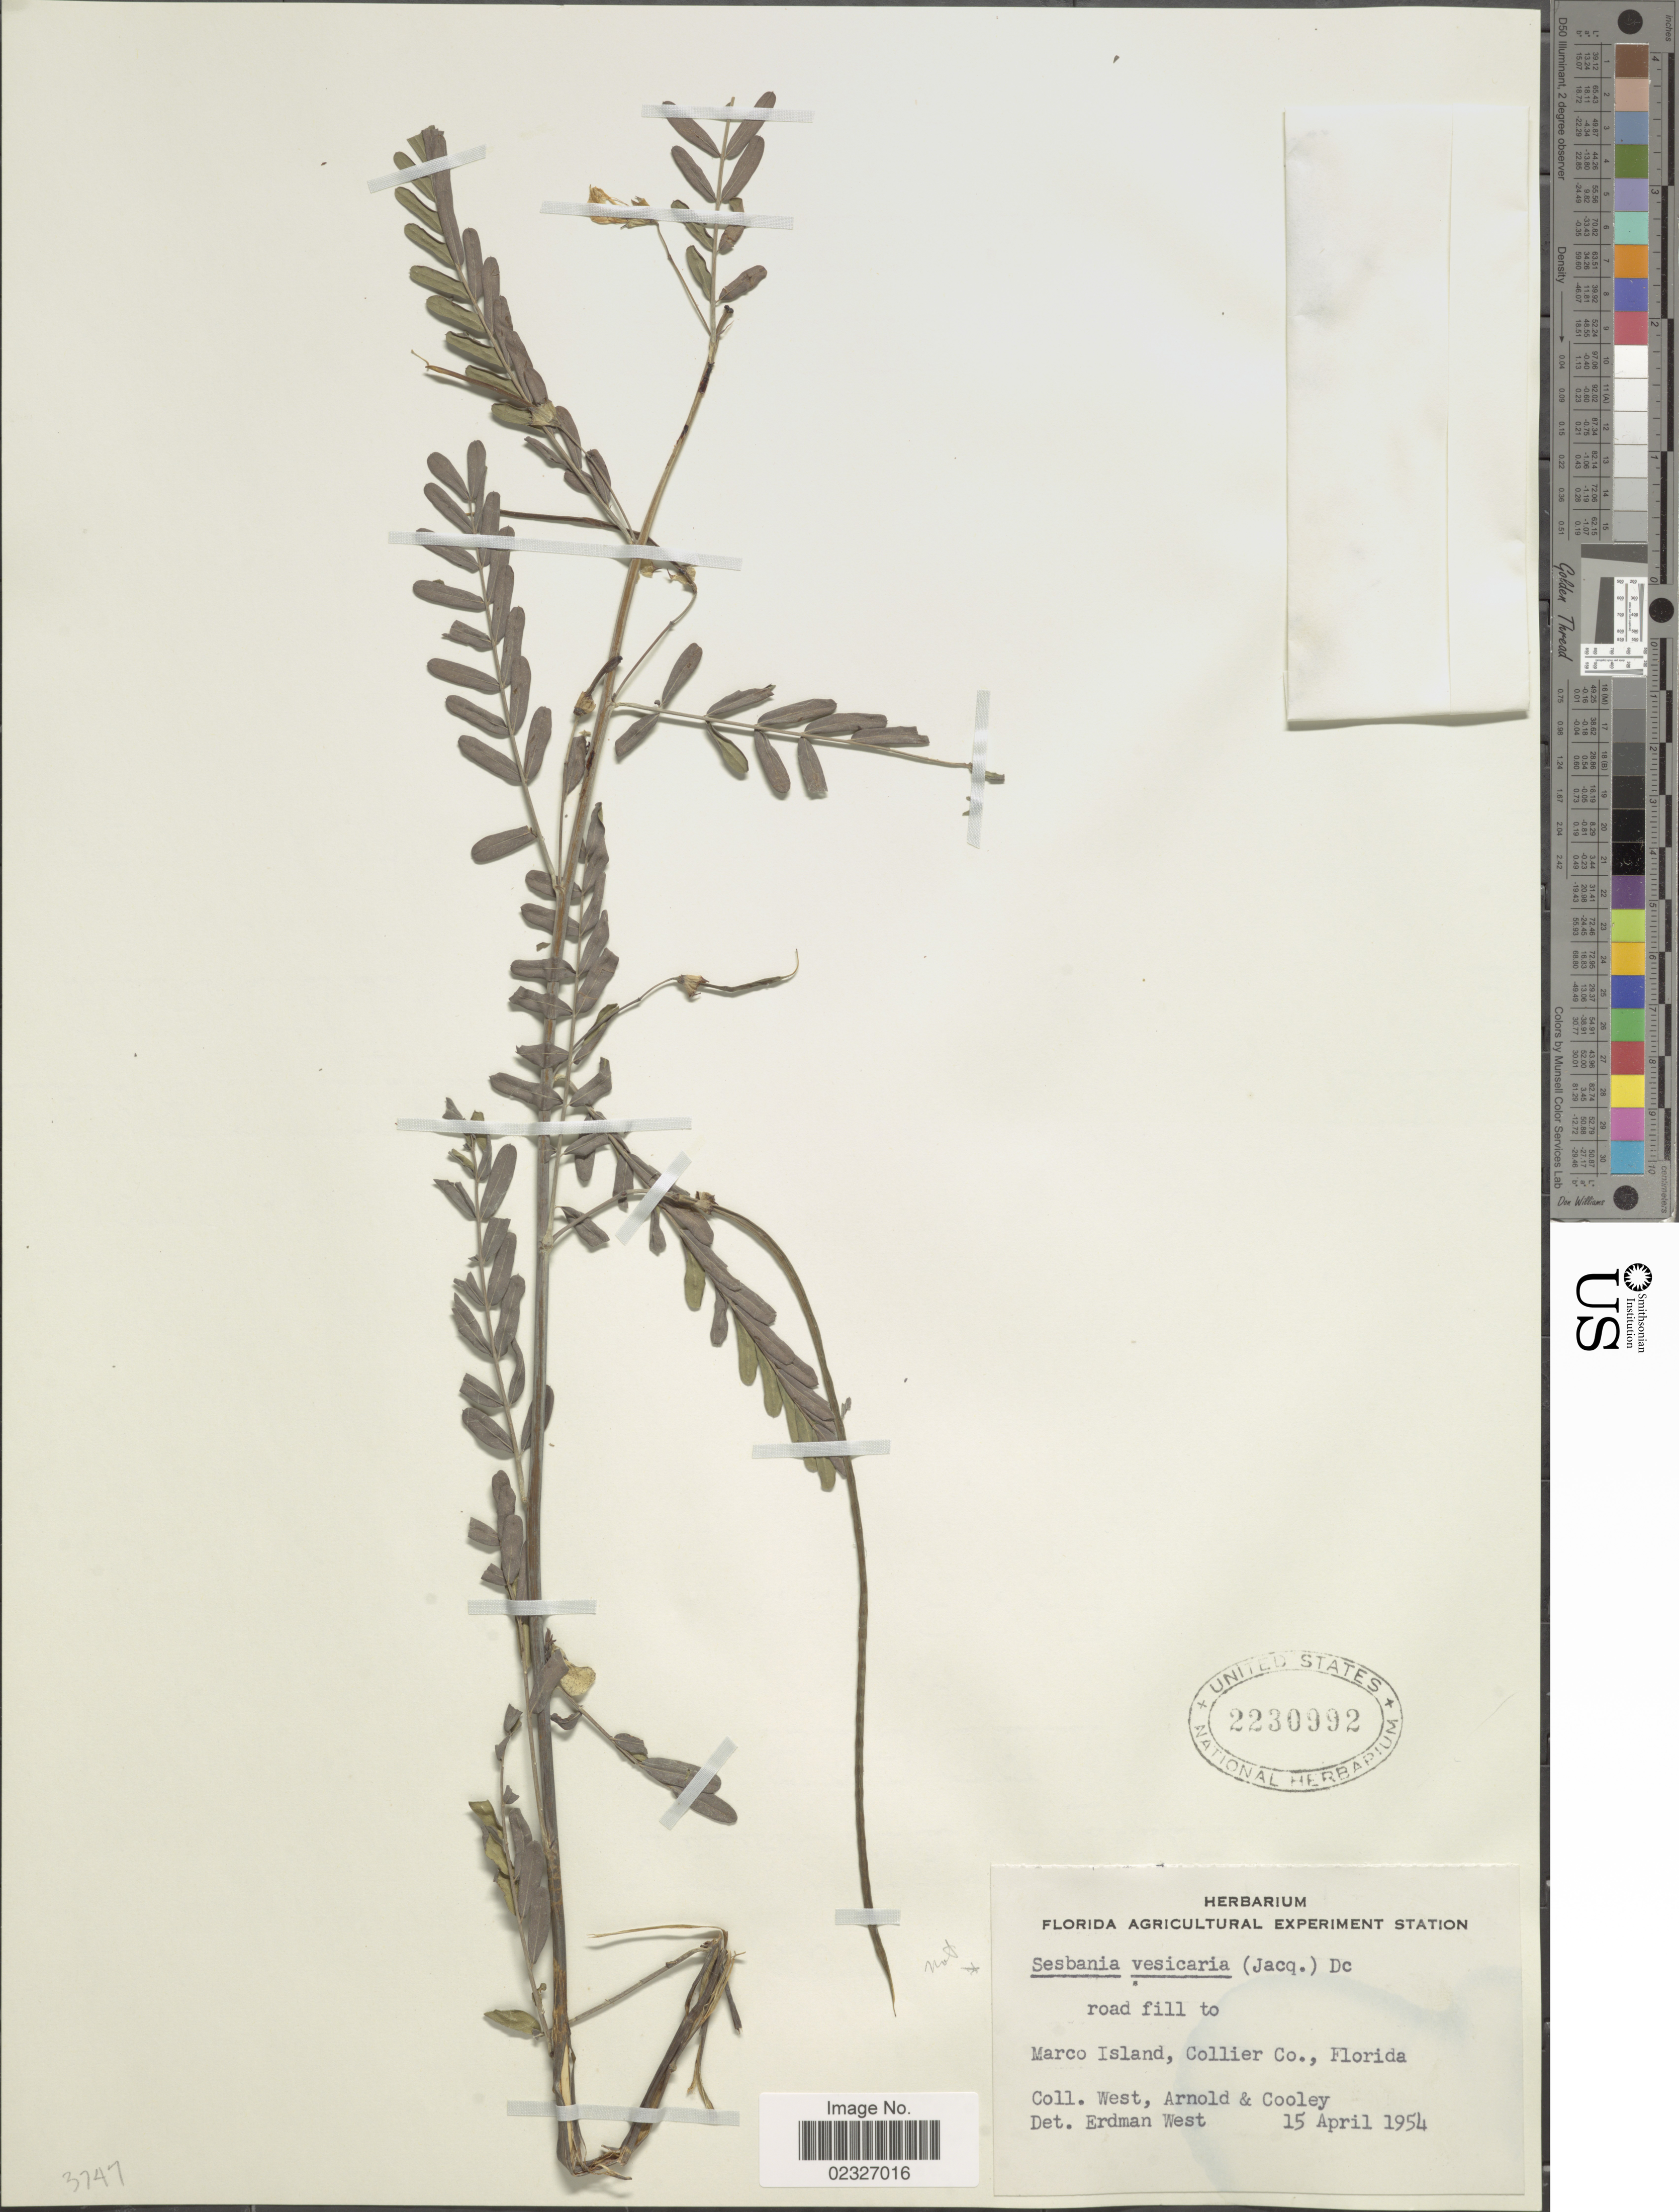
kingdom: Plantae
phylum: Tracheophyta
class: Magnoliopsida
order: Fabales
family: Fabaceae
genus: Sesbania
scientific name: Sesbania herbacea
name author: (Mill.) McVaugh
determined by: Strong, Mark T., (BOT), Smithsonian Institution - National Museum of Natural History (UNITED STATES)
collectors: -. West, -. Arnold & Cooley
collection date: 1954-04-15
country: United States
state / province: Florida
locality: Marco Island, Collier Co.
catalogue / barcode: US 2230992